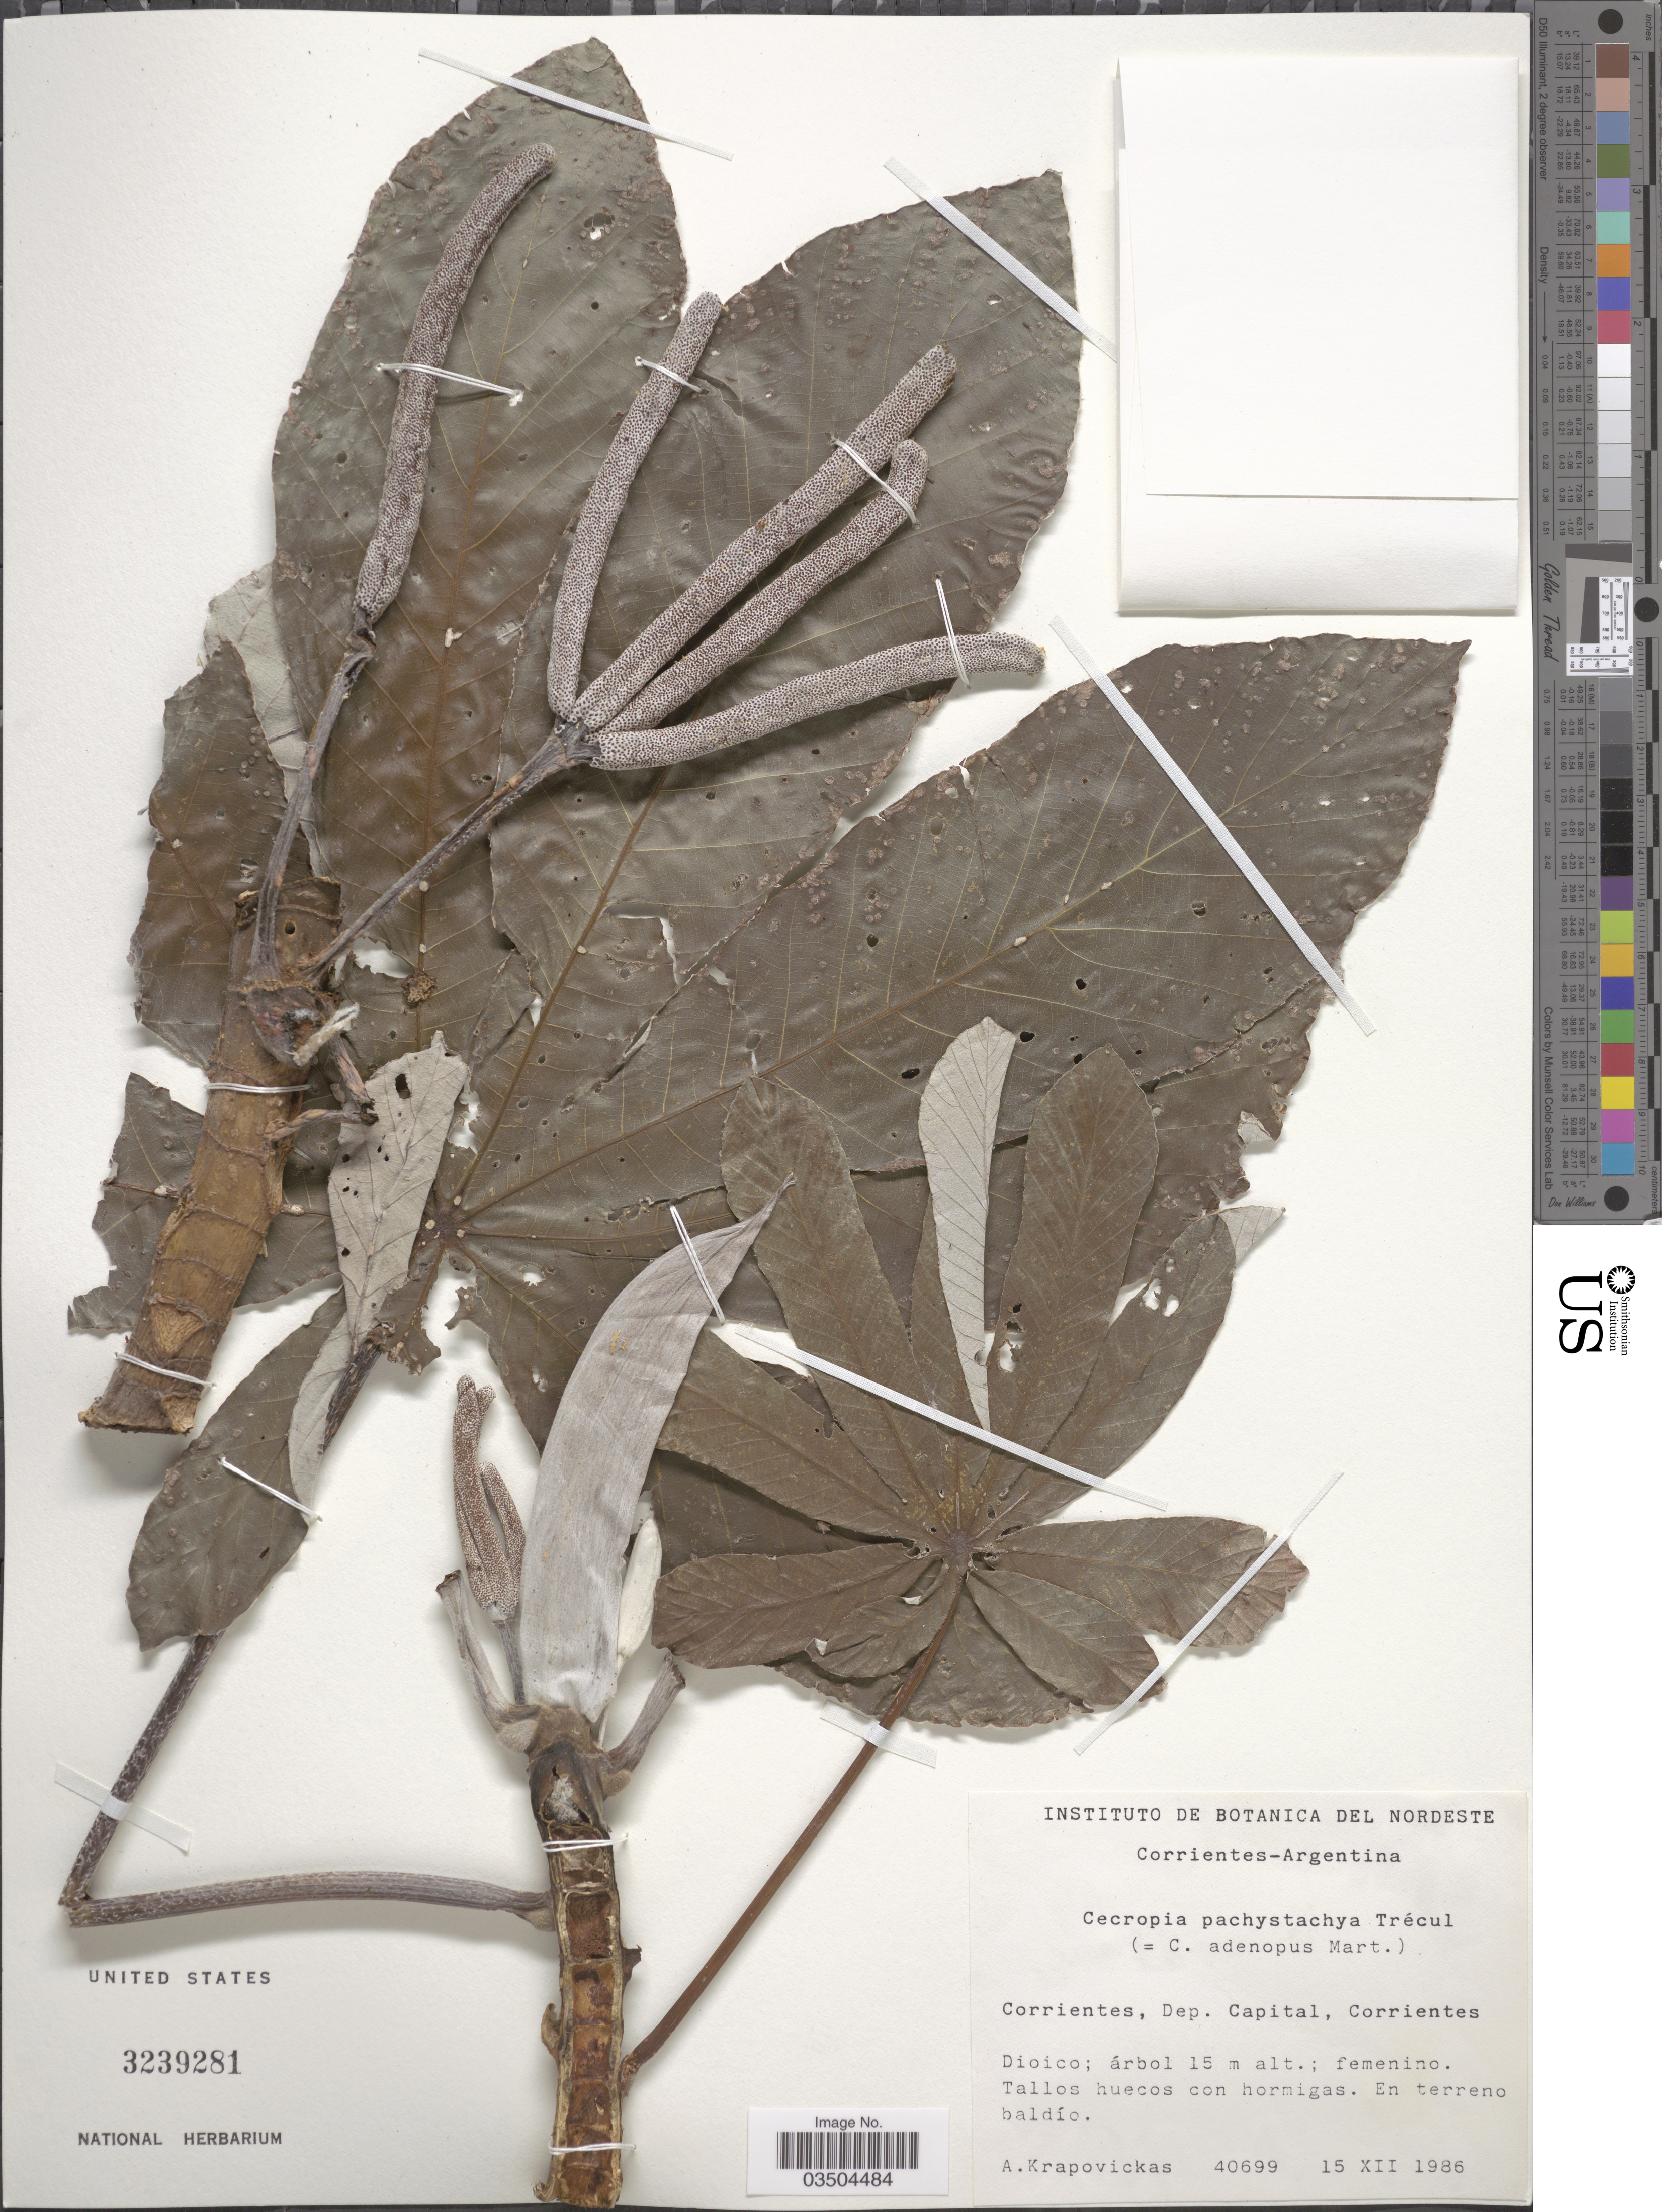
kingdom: Plantae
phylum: Tracheophyta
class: Magnoliopsida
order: Rosales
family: Urticaceae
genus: Cecropia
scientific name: Cecropia pachystachya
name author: Trécul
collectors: A. Krapovickas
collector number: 40699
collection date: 1986-12-15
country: Argentina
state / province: Corrientes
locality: Dep. Capital.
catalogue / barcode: US 3239281